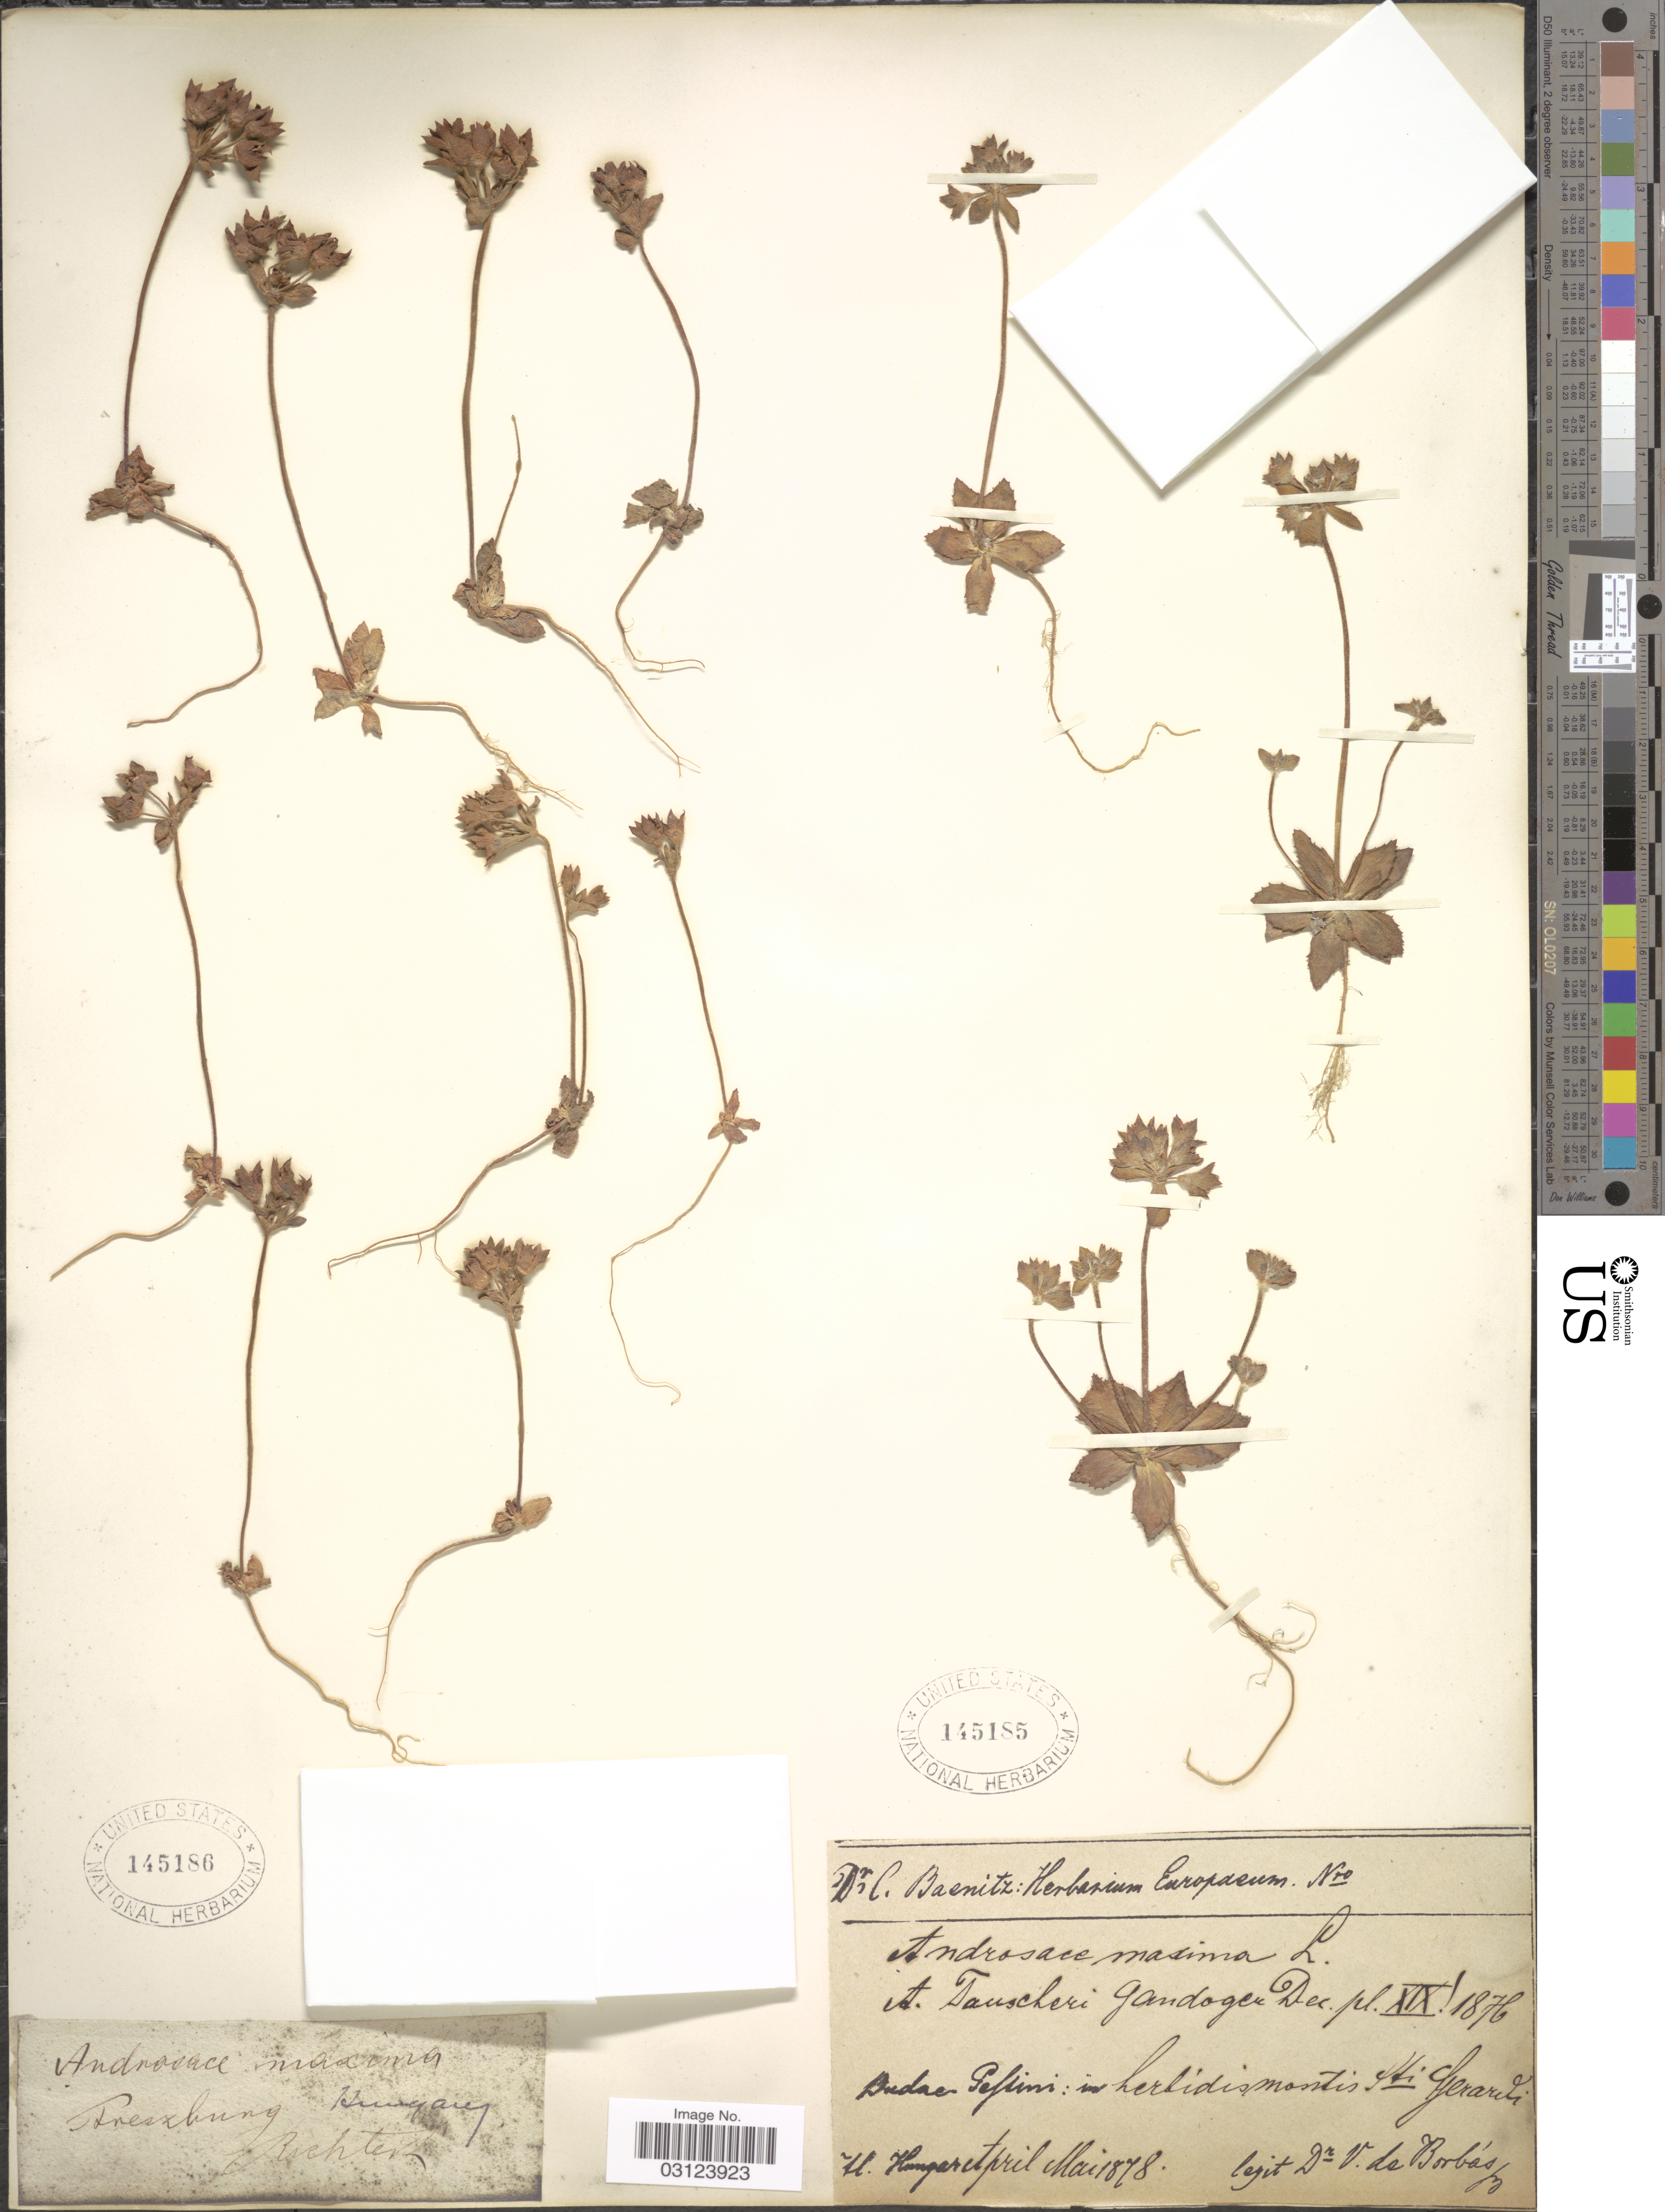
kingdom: Plantae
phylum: Tracheophyta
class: Magnoliopsida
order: Ericales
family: Primulaceae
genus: Androsace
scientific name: Androsace maxima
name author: L.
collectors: V. von Borbás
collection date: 1878-04/1878-05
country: Hungary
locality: Dudac Pefsini: in herbidis montis [illegible text] Gerardi.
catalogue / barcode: US 145185-2